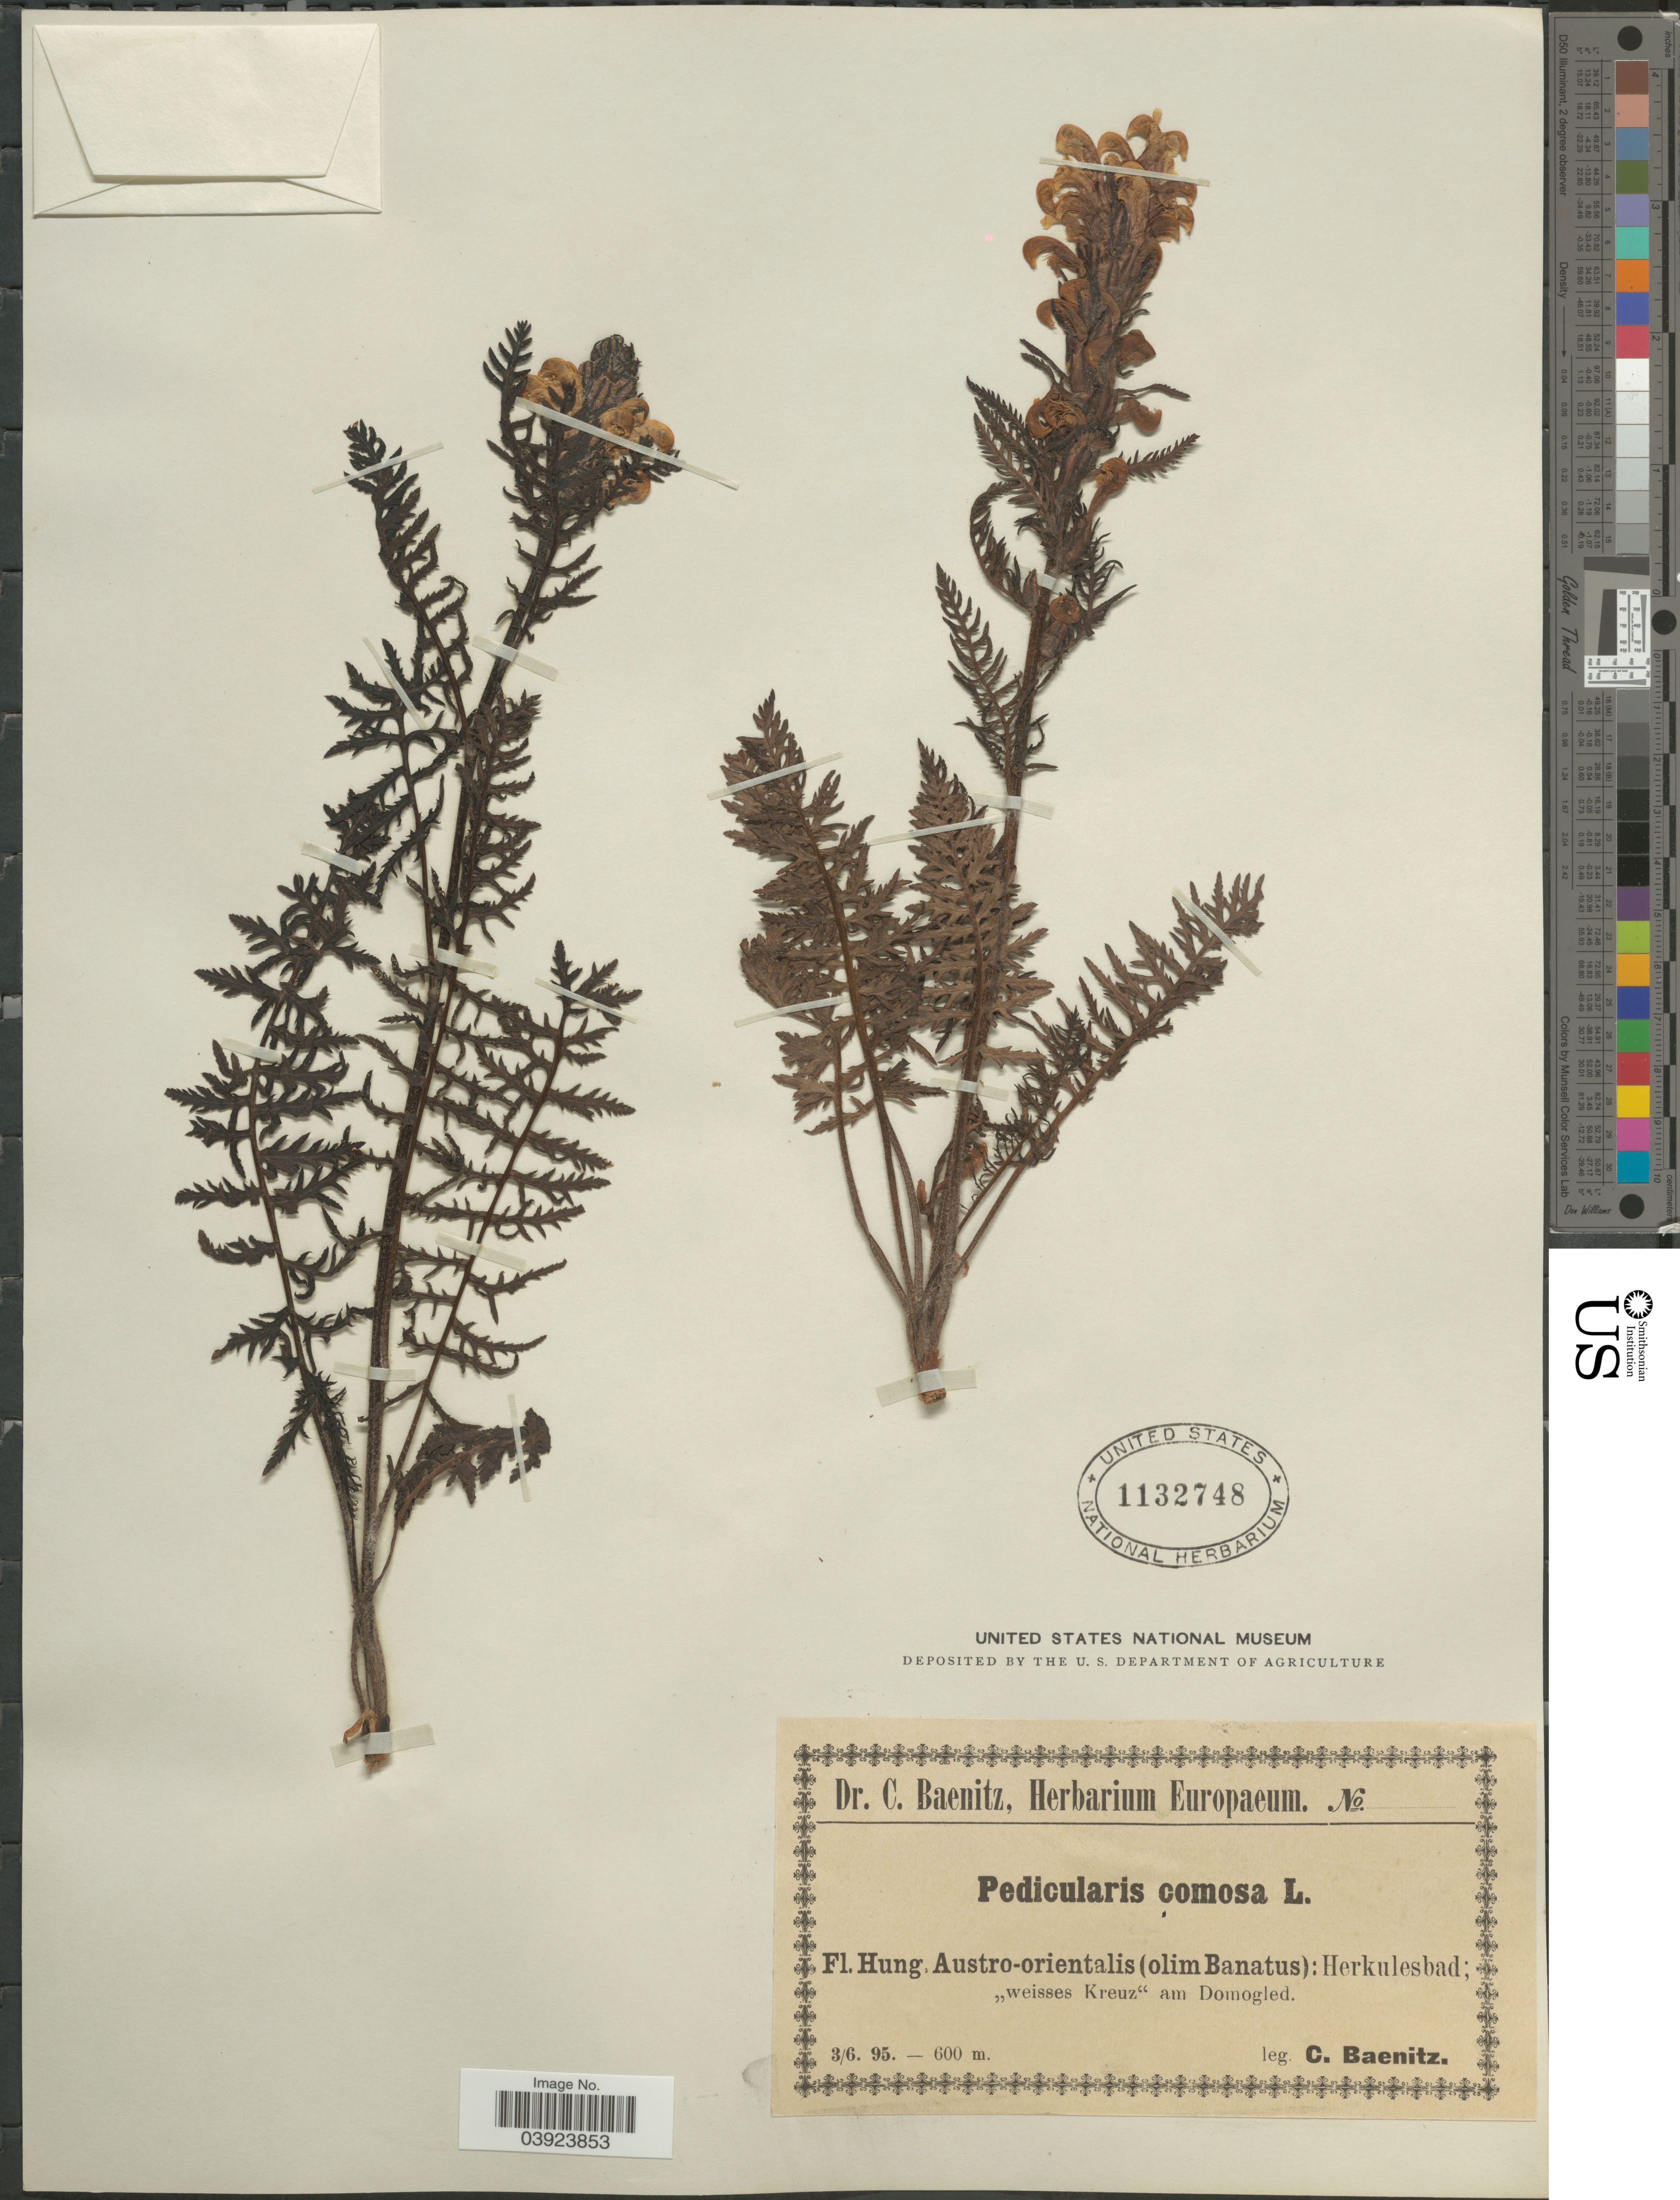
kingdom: Plantae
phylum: Tracheophyta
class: Magnoliopsida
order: Lamiales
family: Orobanchaceae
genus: Pedicularis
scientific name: Pedicularis comosa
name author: L.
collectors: C. G. Baenitz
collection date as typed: Transcribed d/m/y: 3/6/95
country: Romania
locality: Hung, Austro-orientalis (olim Banatus): Herkulesbad; ,,weisses Kreuz' am Domogled.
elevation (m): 600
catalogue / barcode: US 1132748